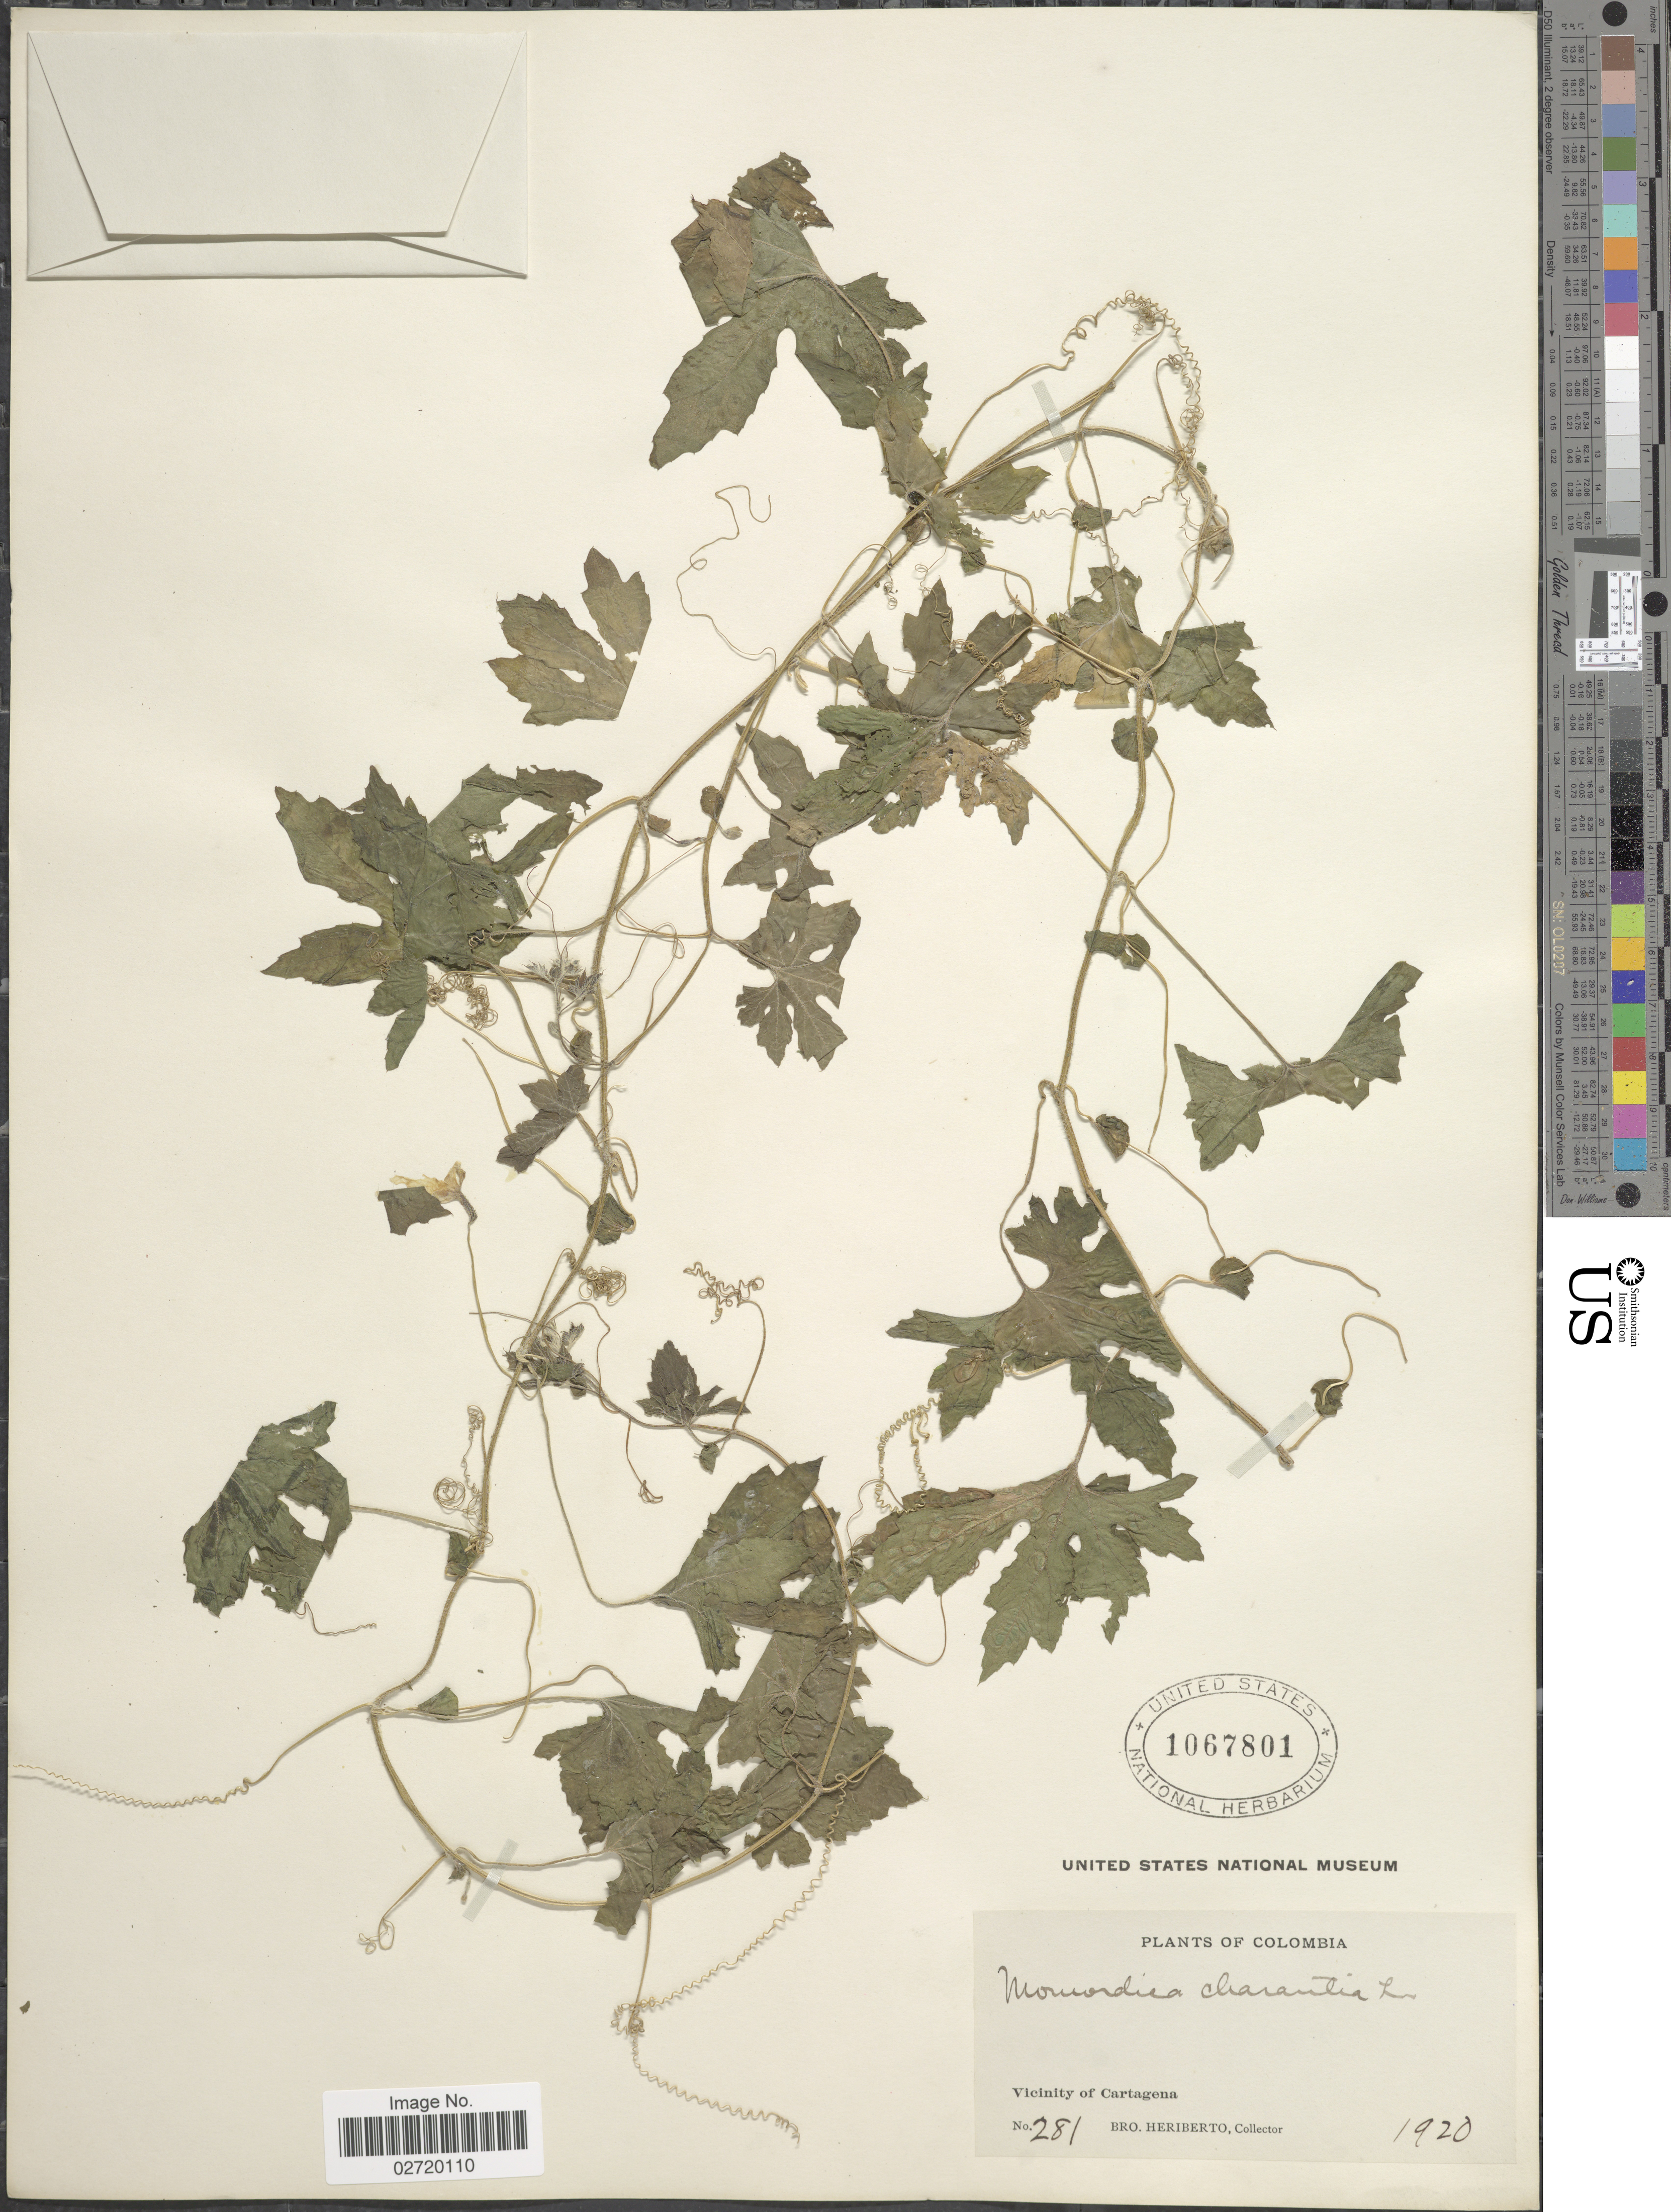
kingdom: Plantae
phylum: Tracheophyta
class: Magnoliopsida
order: Cucurbitales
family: Cucurbitaceae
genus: Momordica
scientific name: Momordica charantia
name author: L.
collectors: B. Heriberto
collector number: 281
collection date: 1920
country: Colombia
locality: Vicinity of Cartagena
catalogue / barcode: US 1067801